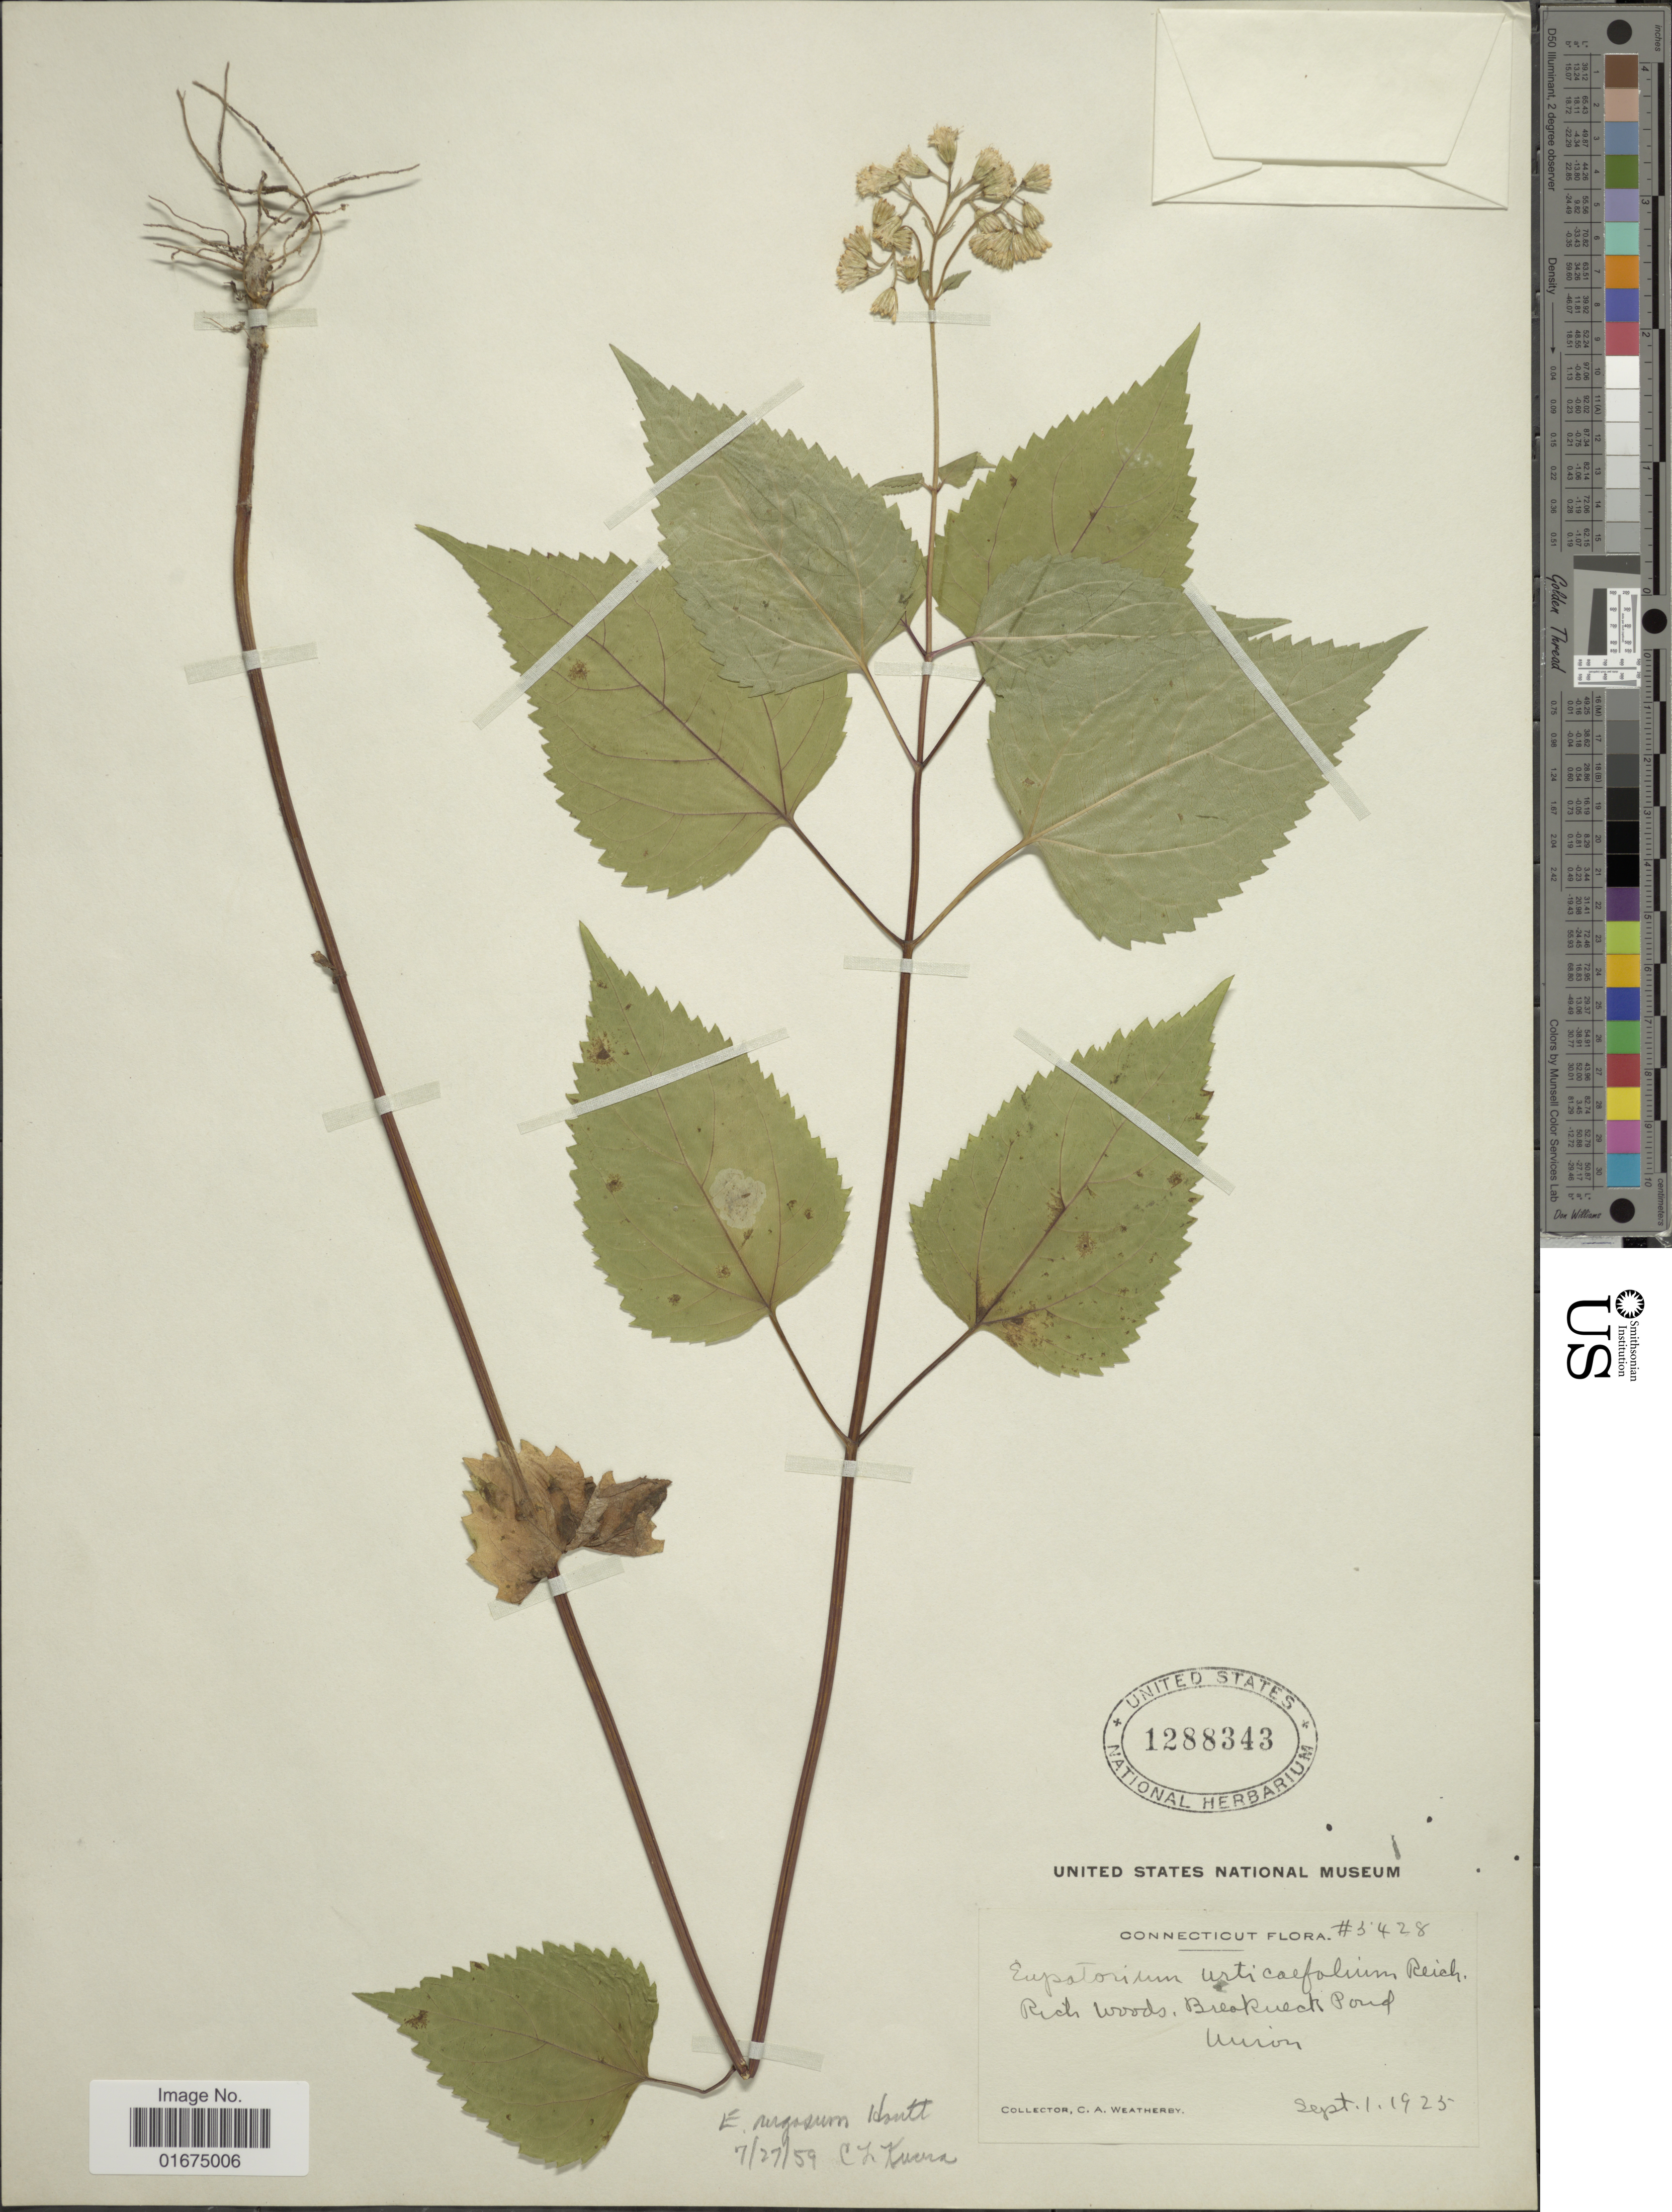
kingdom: Plantae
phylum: Tracheophyta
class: Magnoliopsida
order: Asterales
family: Asteraceae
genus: Ageratina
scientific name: Ageratina altissima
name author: (L.) R.M. King & H. Rob.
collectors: C. A. Weatherby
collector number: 3428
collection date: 1925-09-01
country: United States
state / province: Connecticut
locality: Rich woods, Breokueck Pond Union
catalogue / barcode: US 1288343